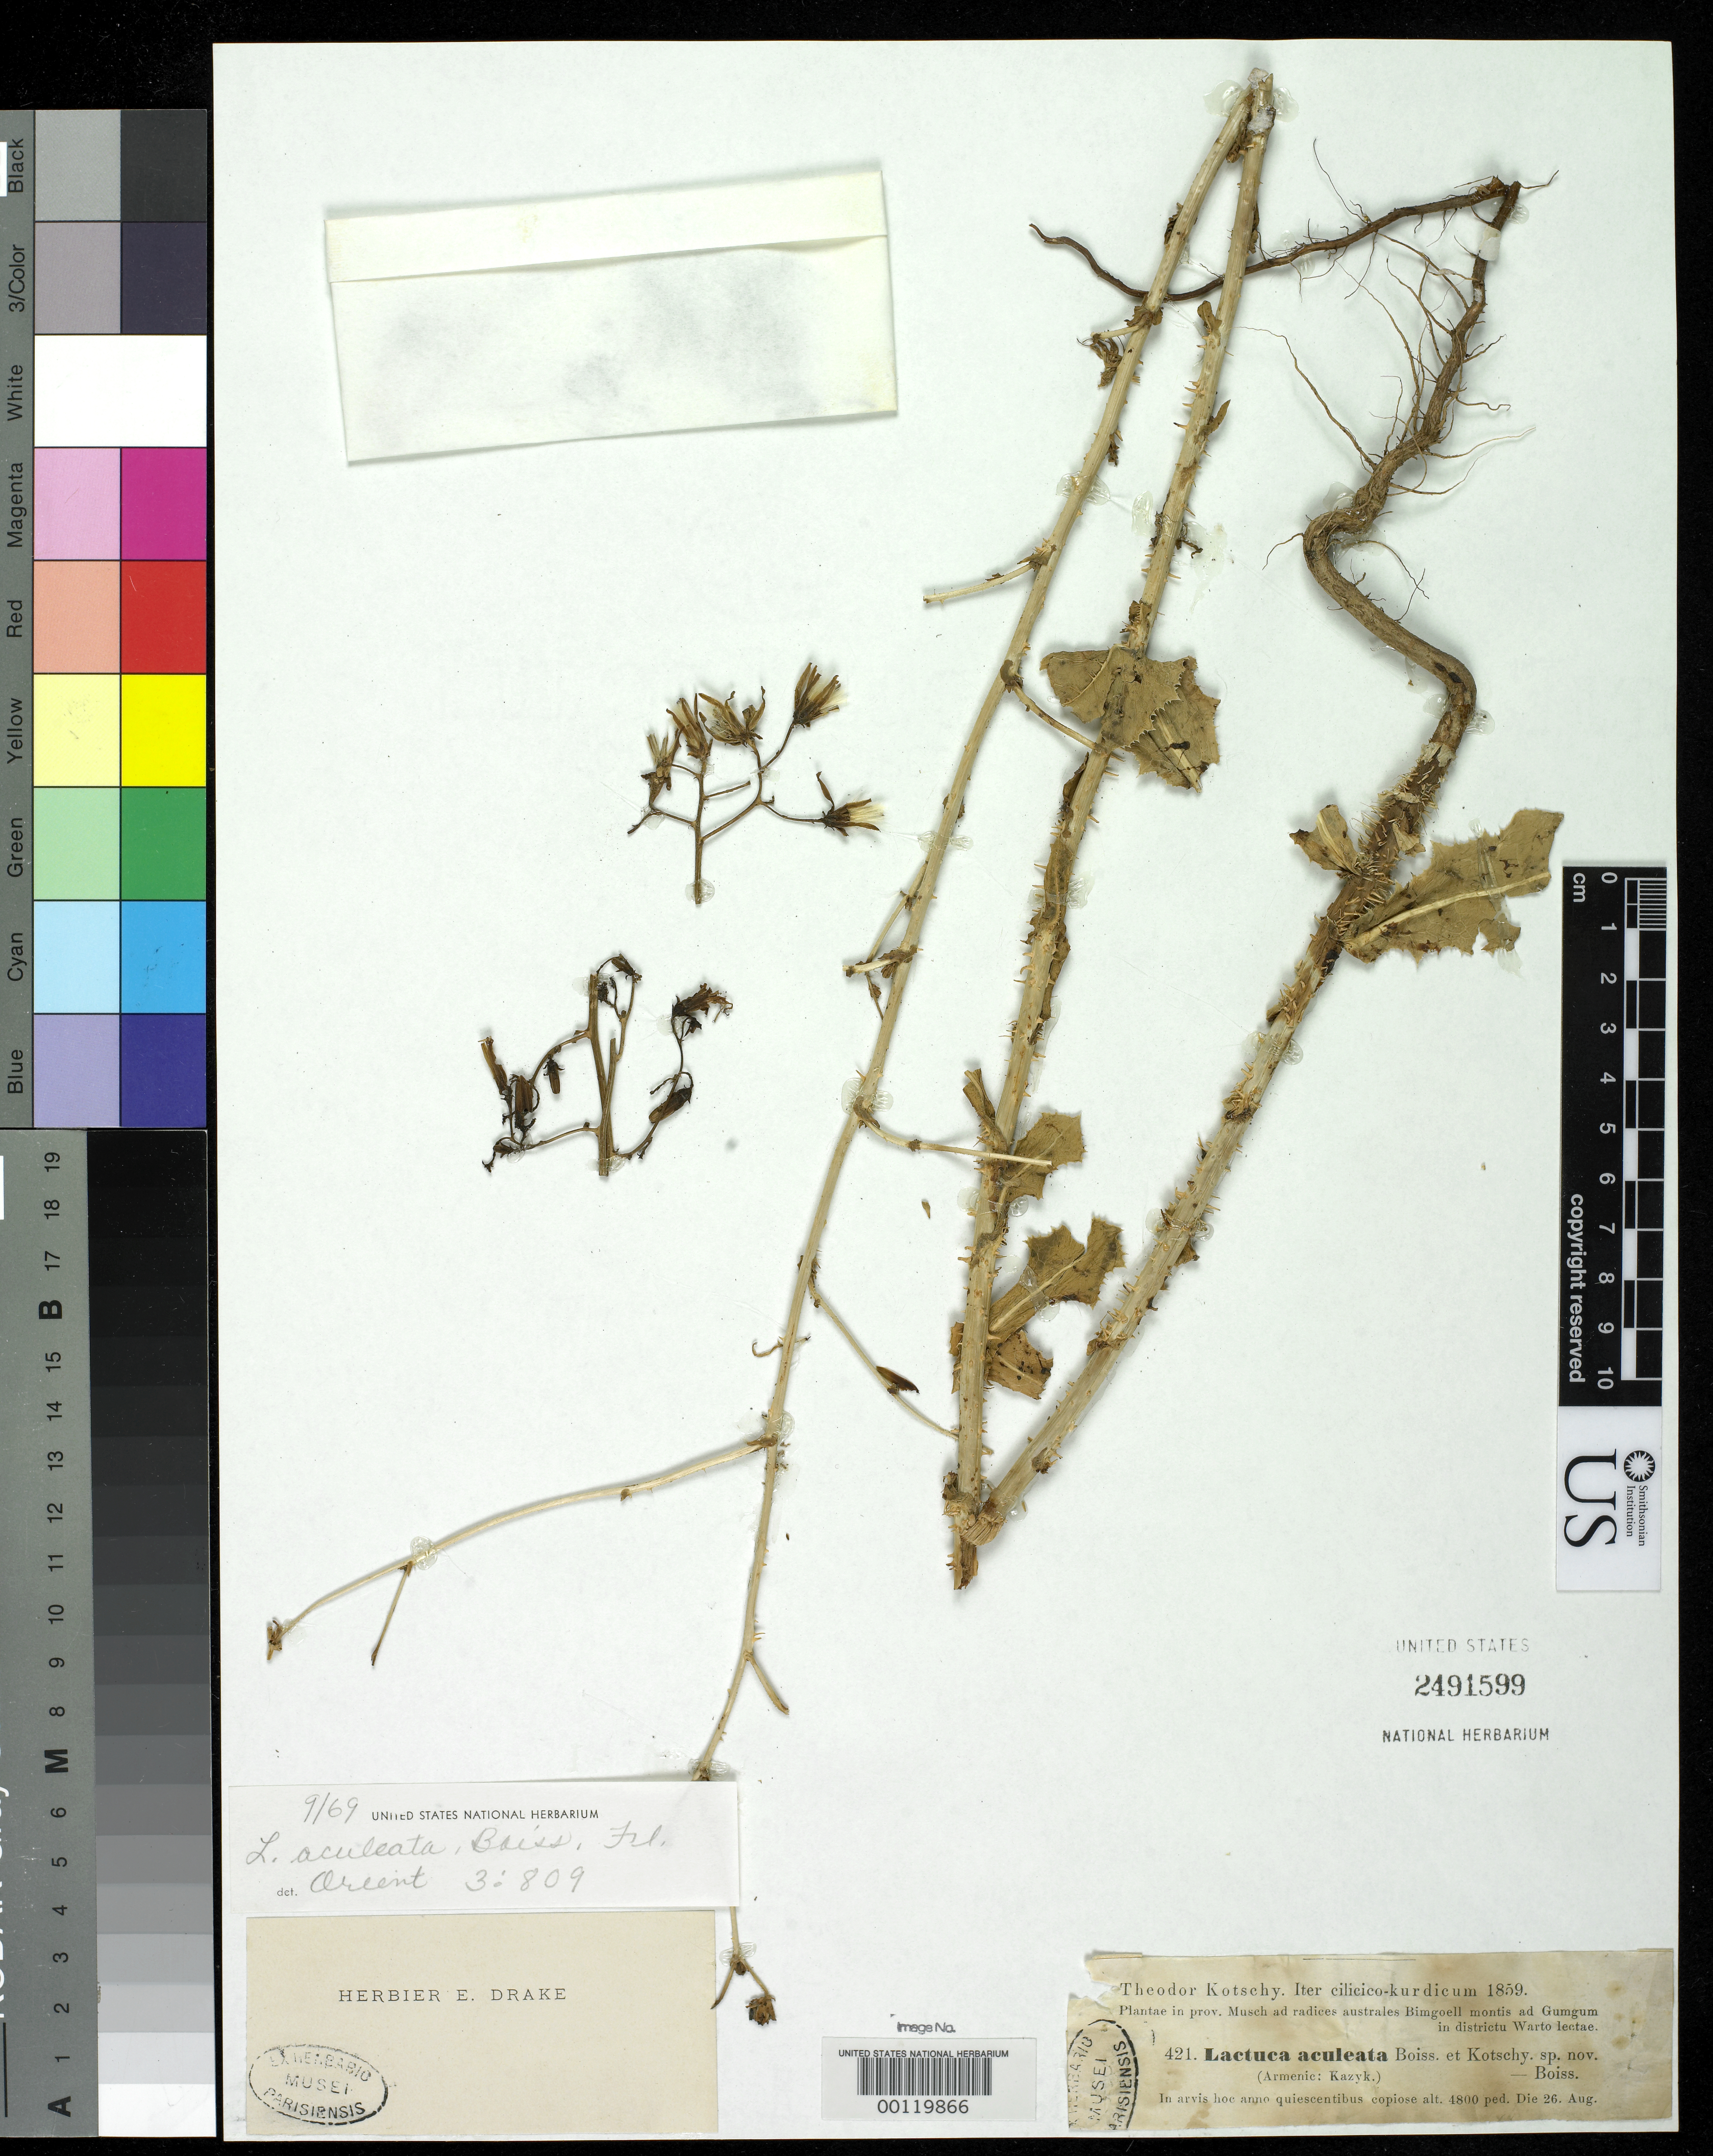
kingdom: Plantae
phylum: Tracheophyta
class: Magnoliopsida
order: Asterales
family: Asteraceae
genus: Lactuca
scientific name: Lactuca aculeata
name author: Boiss. & Kotschy in Boiss.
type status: Syntype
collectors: K. G. Kotschy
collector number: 421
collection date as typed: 26 Aug 1859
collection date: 1859-08-26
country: Turkey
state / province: Mus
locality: Gumgun.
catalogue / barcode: US 2491599